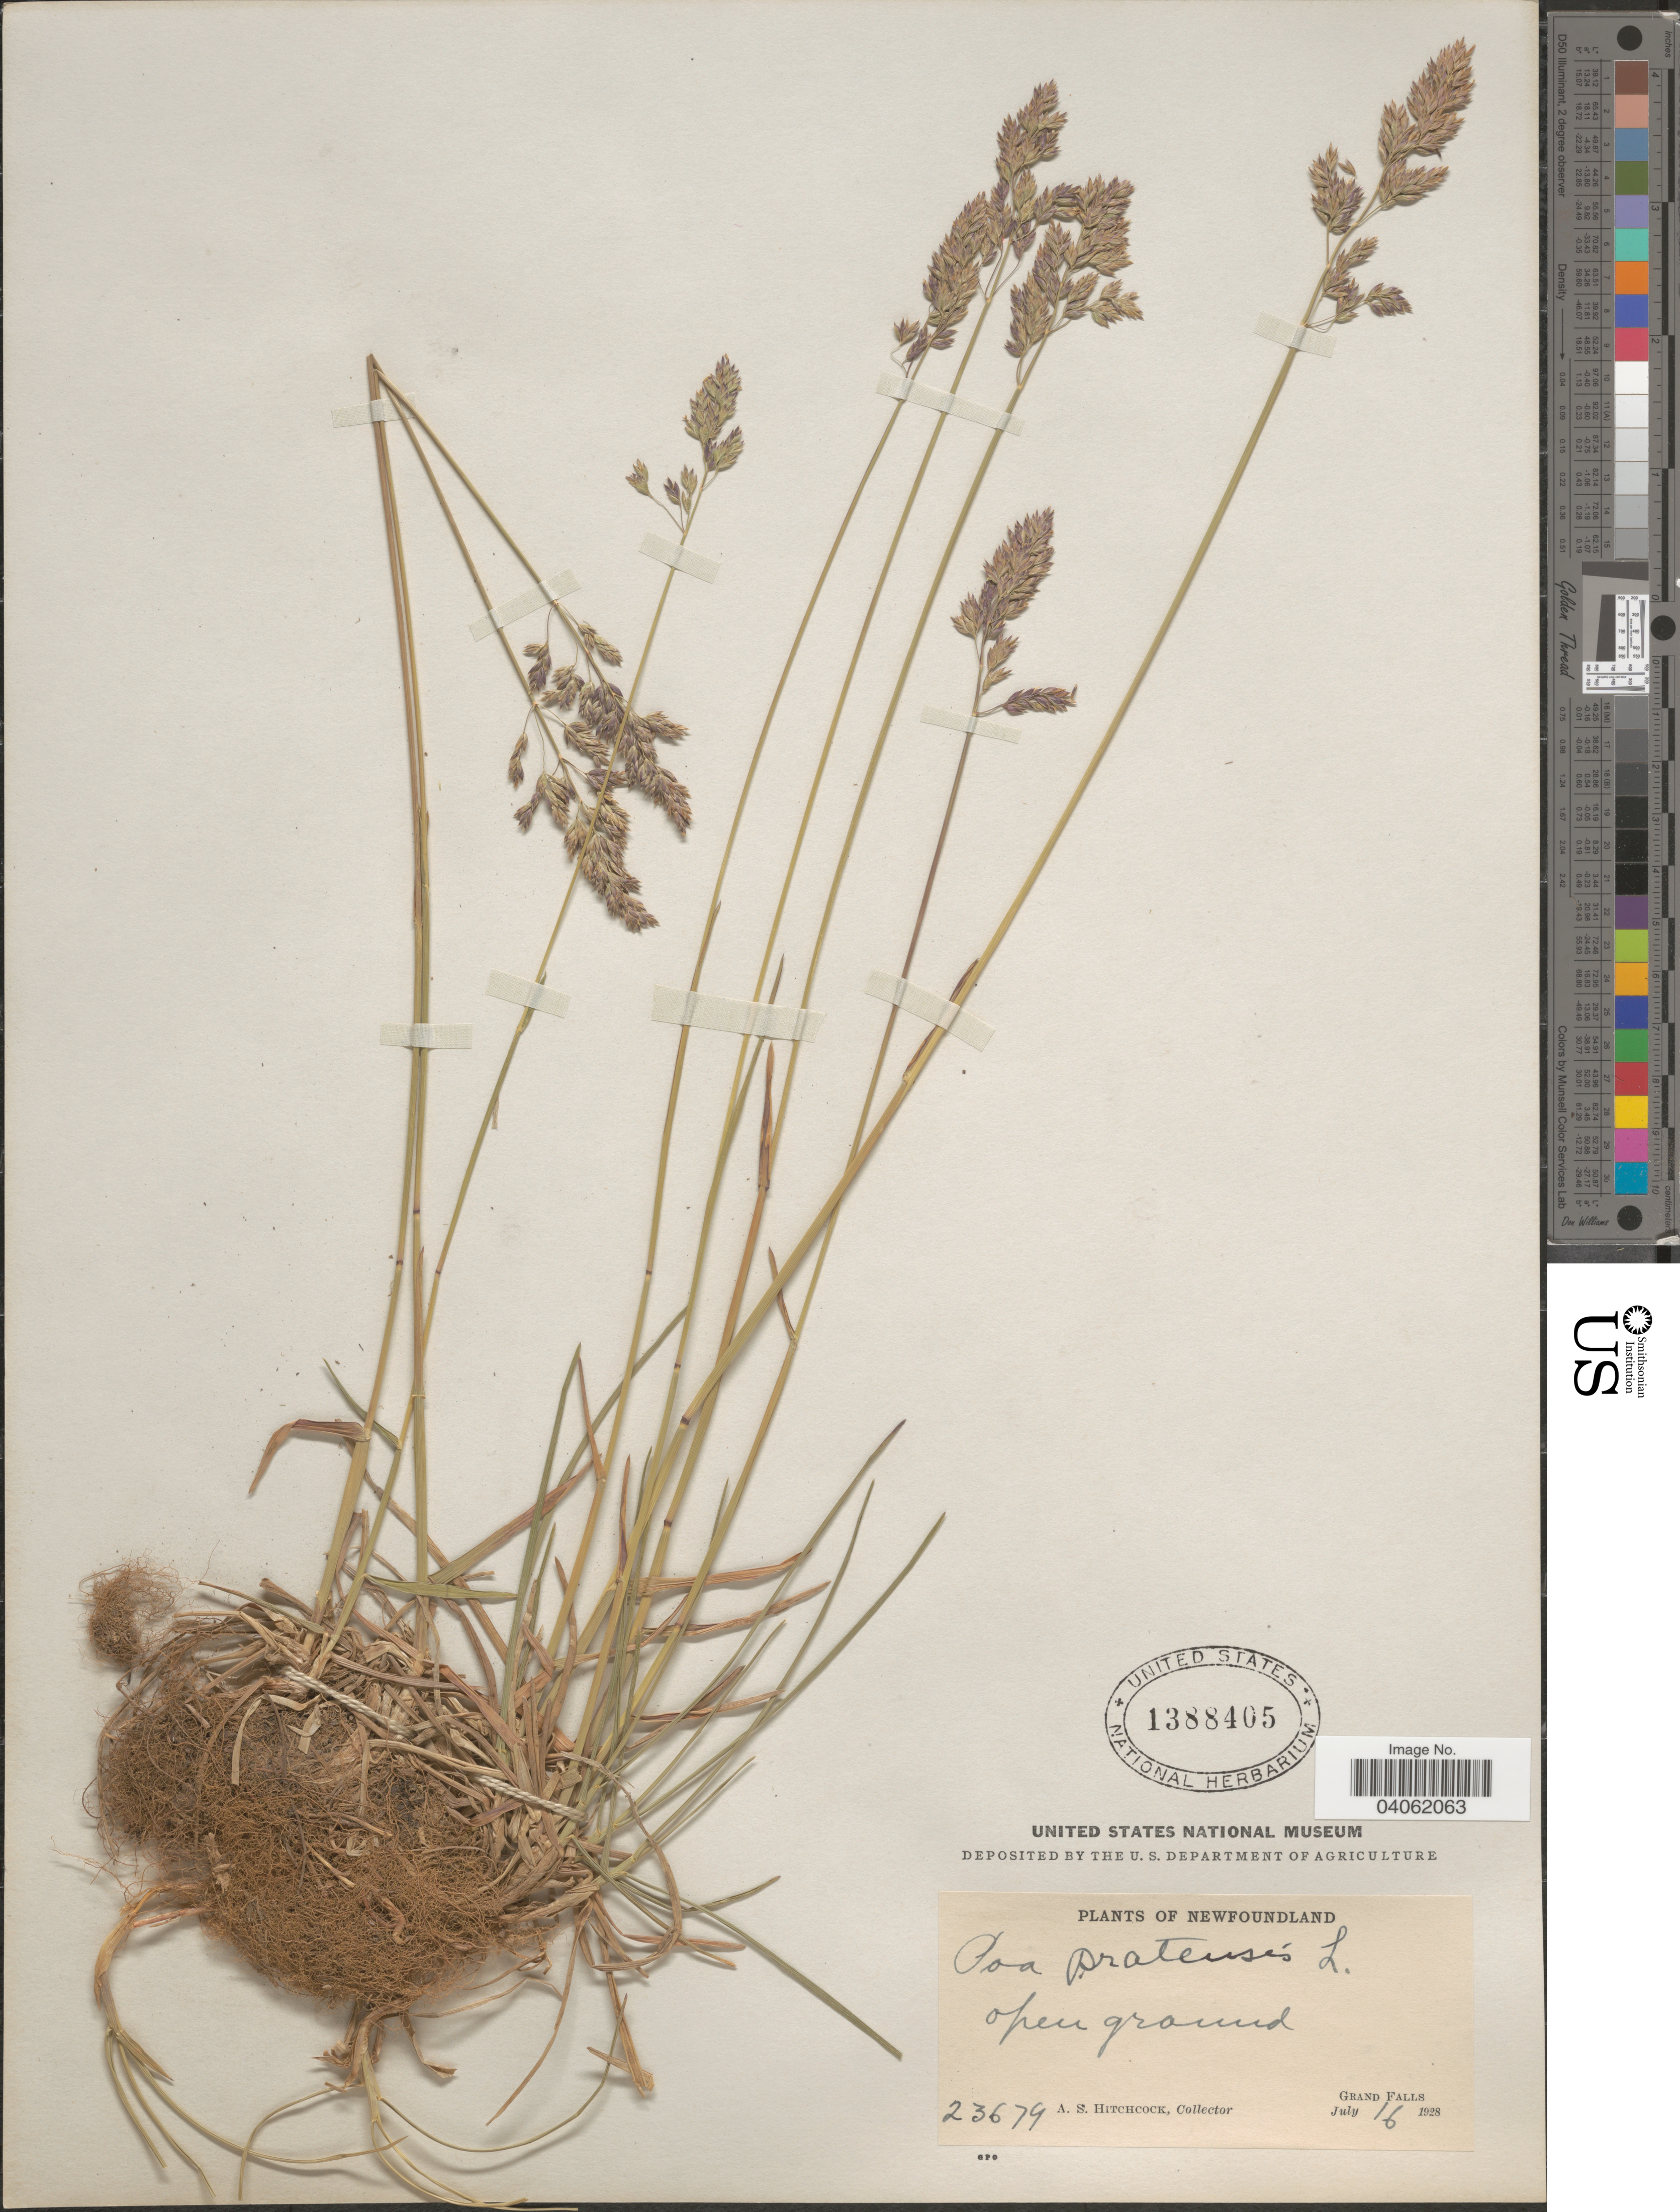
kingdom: Plantae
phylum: Tracheophyta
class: Liliopsida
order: Poales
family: Poaceae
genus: Poa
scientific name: Poa pratensis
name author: L.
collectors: A. S. Hitchcock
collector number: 23674*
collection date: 1928-07-16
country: Canada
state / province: Newfoundland and Labrador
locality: Grand Falls.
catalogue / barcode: US 1388405